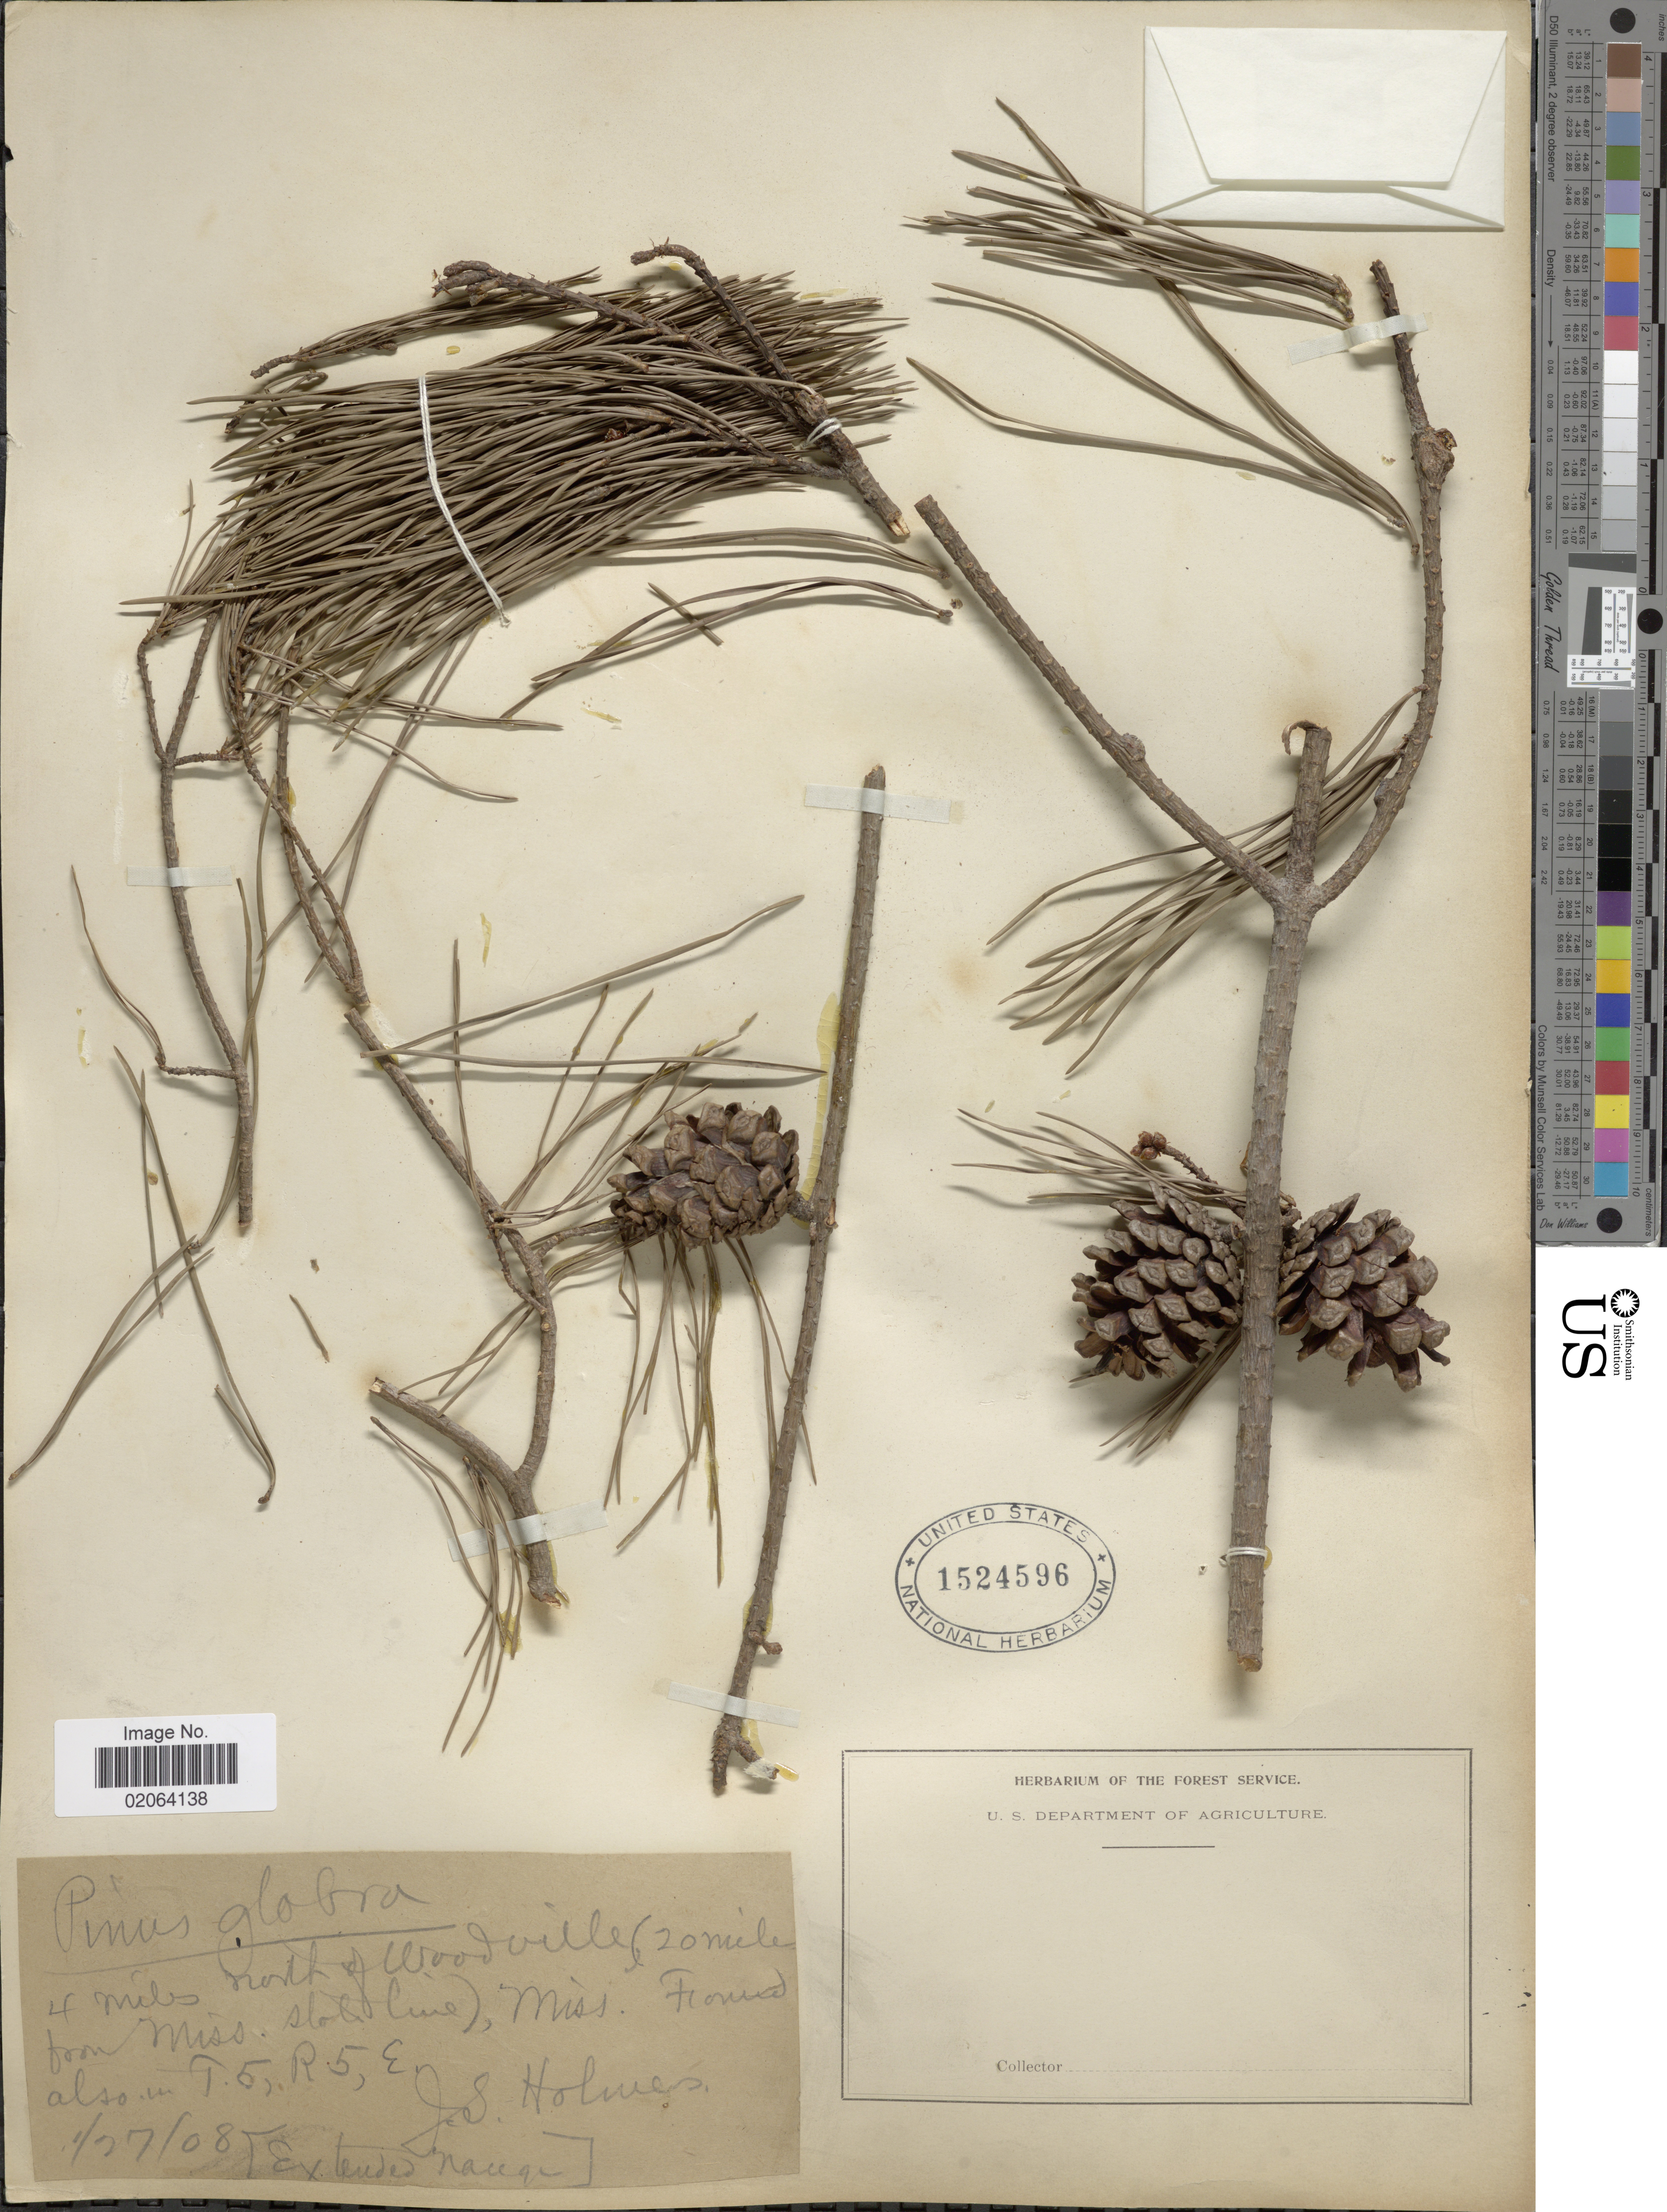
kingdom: Plantae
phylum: Tracheophyta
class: Pinopsida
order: Pinales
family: Pinaceae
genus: Pinus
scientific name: Pinus glabra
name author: Walter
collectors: J. Holmes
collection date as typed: Transcribed d/m/y: 27/1/8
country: United States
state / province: Mississippi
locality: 4 miles north of Woodville (20 miles from Miss. Slot line) T.5, R.5, E.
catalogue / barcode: US 1524596